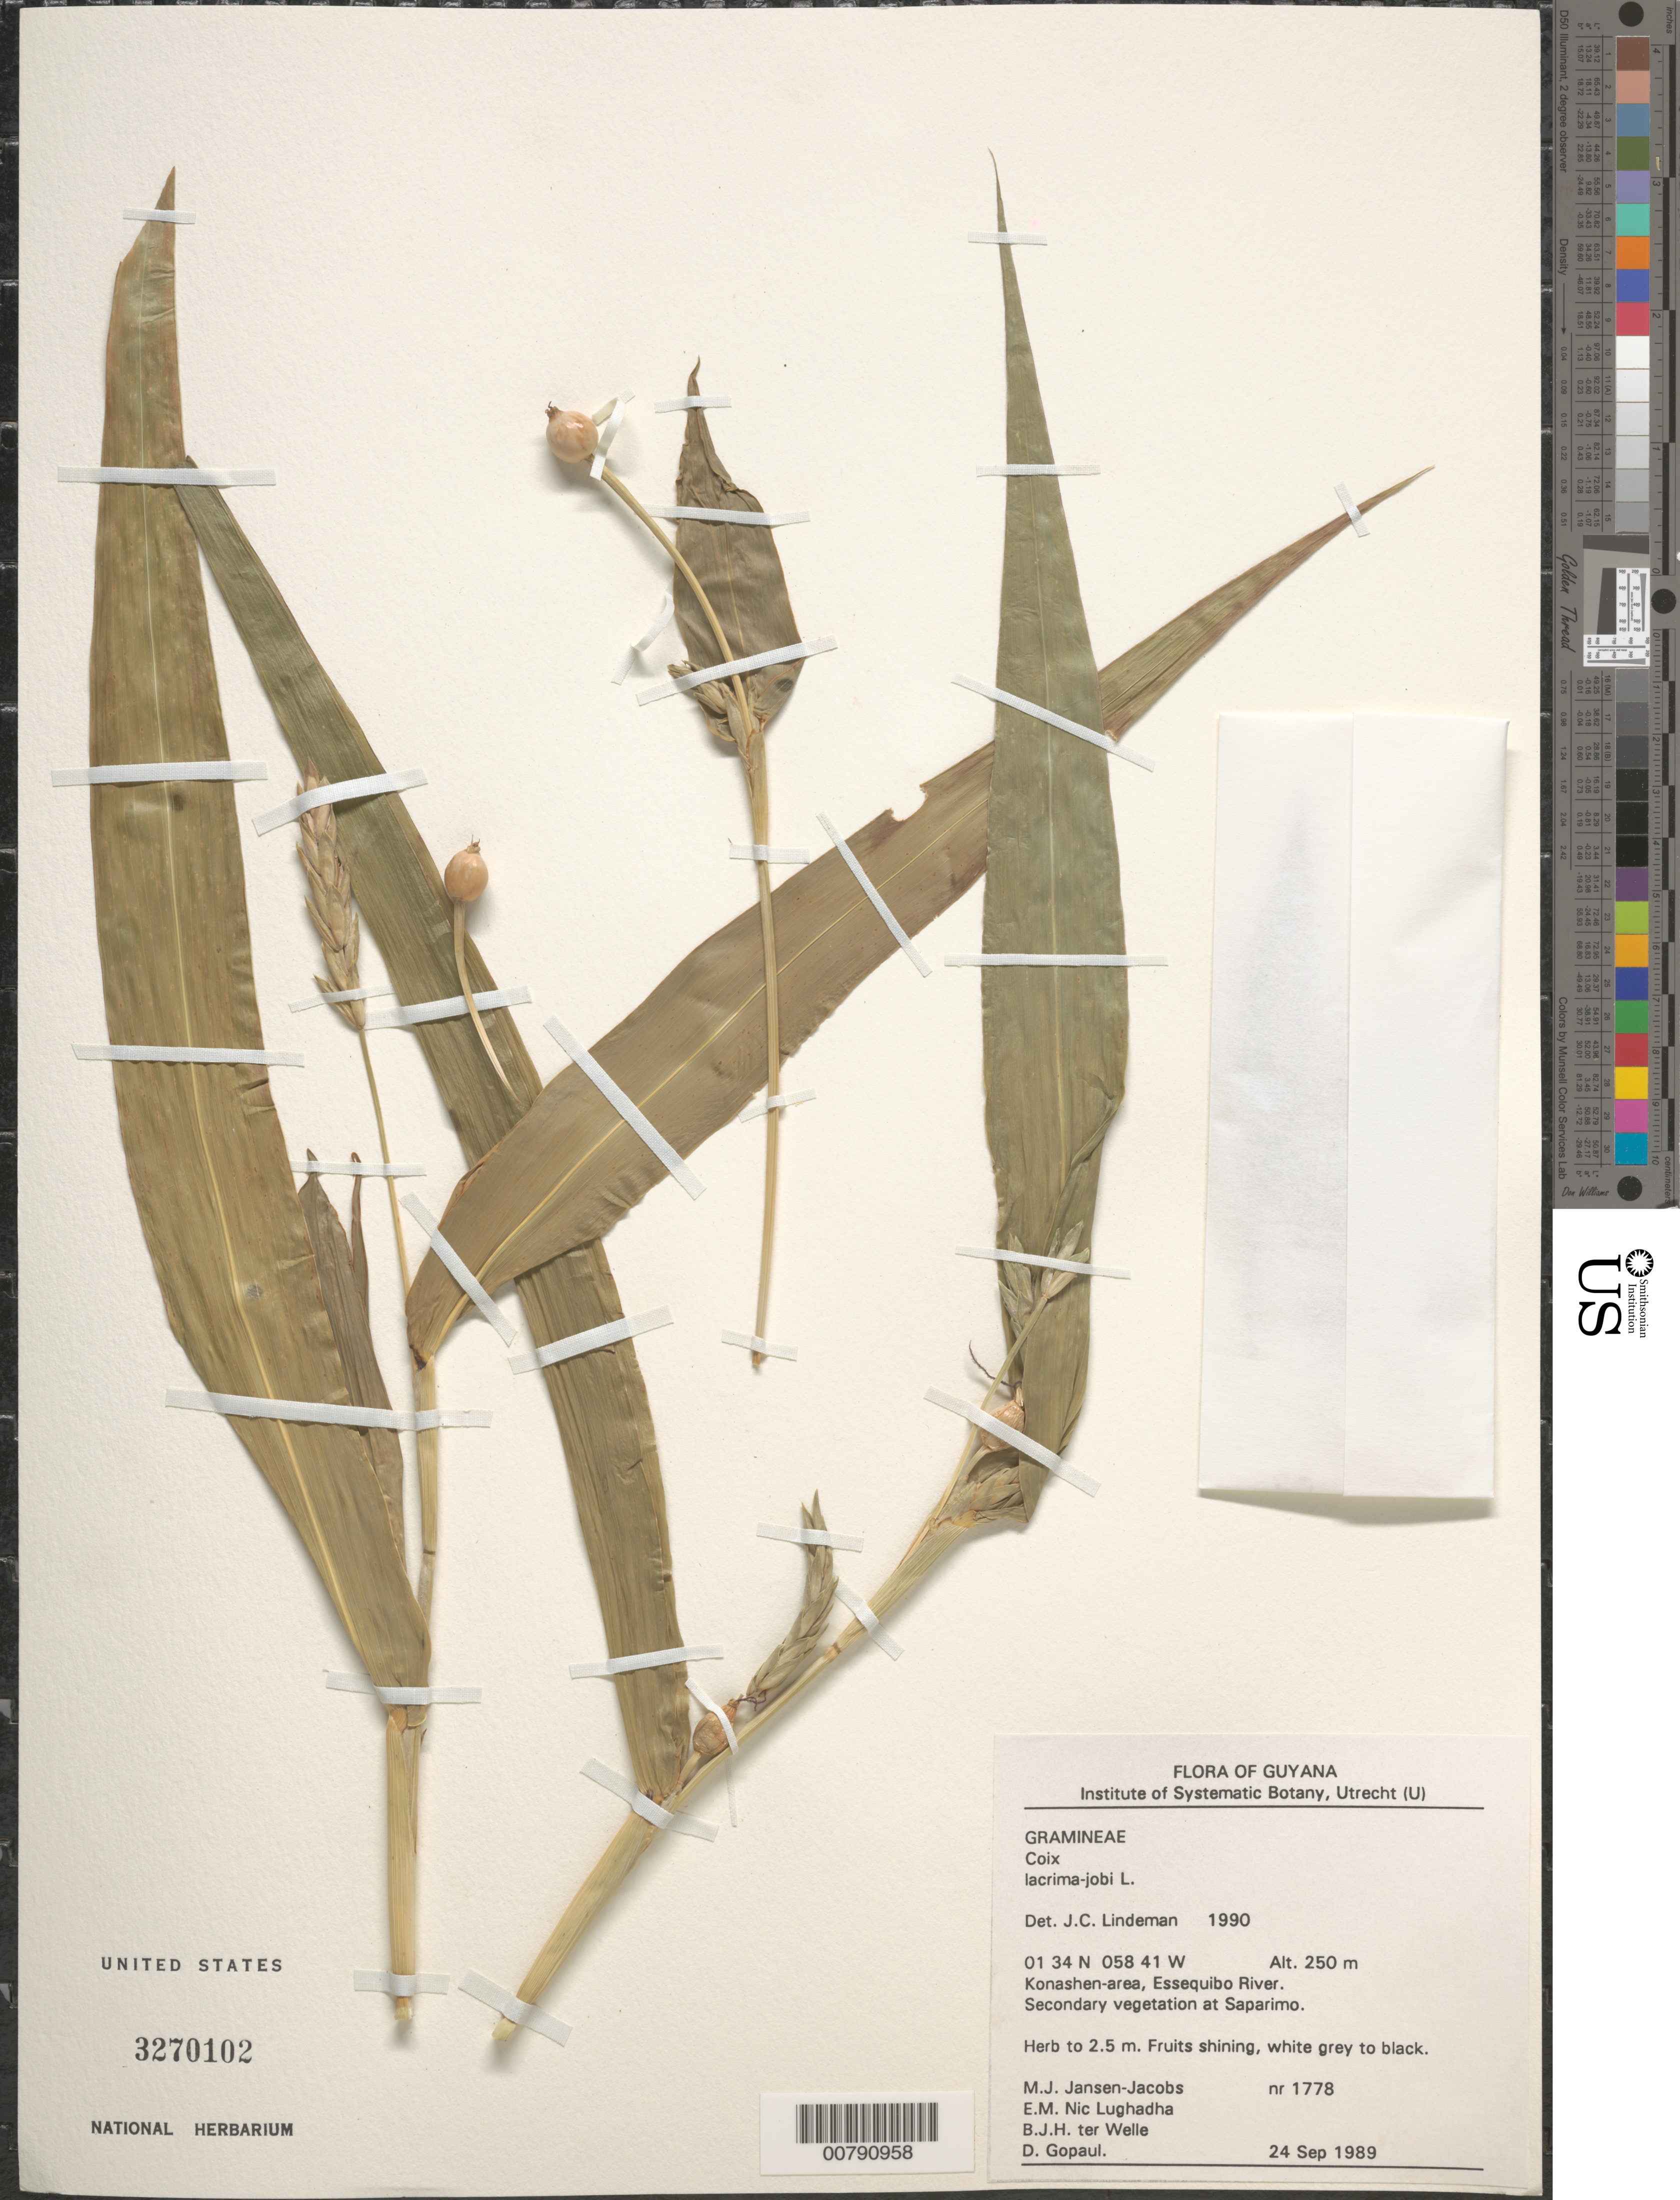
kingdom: Plantae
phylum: Tracheophyta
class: Liliopsida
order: Poales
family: Poaceae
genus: Coix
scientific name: Coix lacryma-jobi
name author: L.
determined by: Lindeman, J. C.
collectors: M. J. Jansen-Jacobs, E. Nic Lughadha, B. Welle & D. Gopaul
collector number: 1778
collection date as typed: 24-Sep-89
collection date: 1989-09-24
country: Guyana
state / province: U. Takutu-U. Essequibo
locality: Konashen-area, Essequibo River at Saparimo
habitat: Secondary vegetation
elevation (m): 250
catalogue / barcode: US 3270102